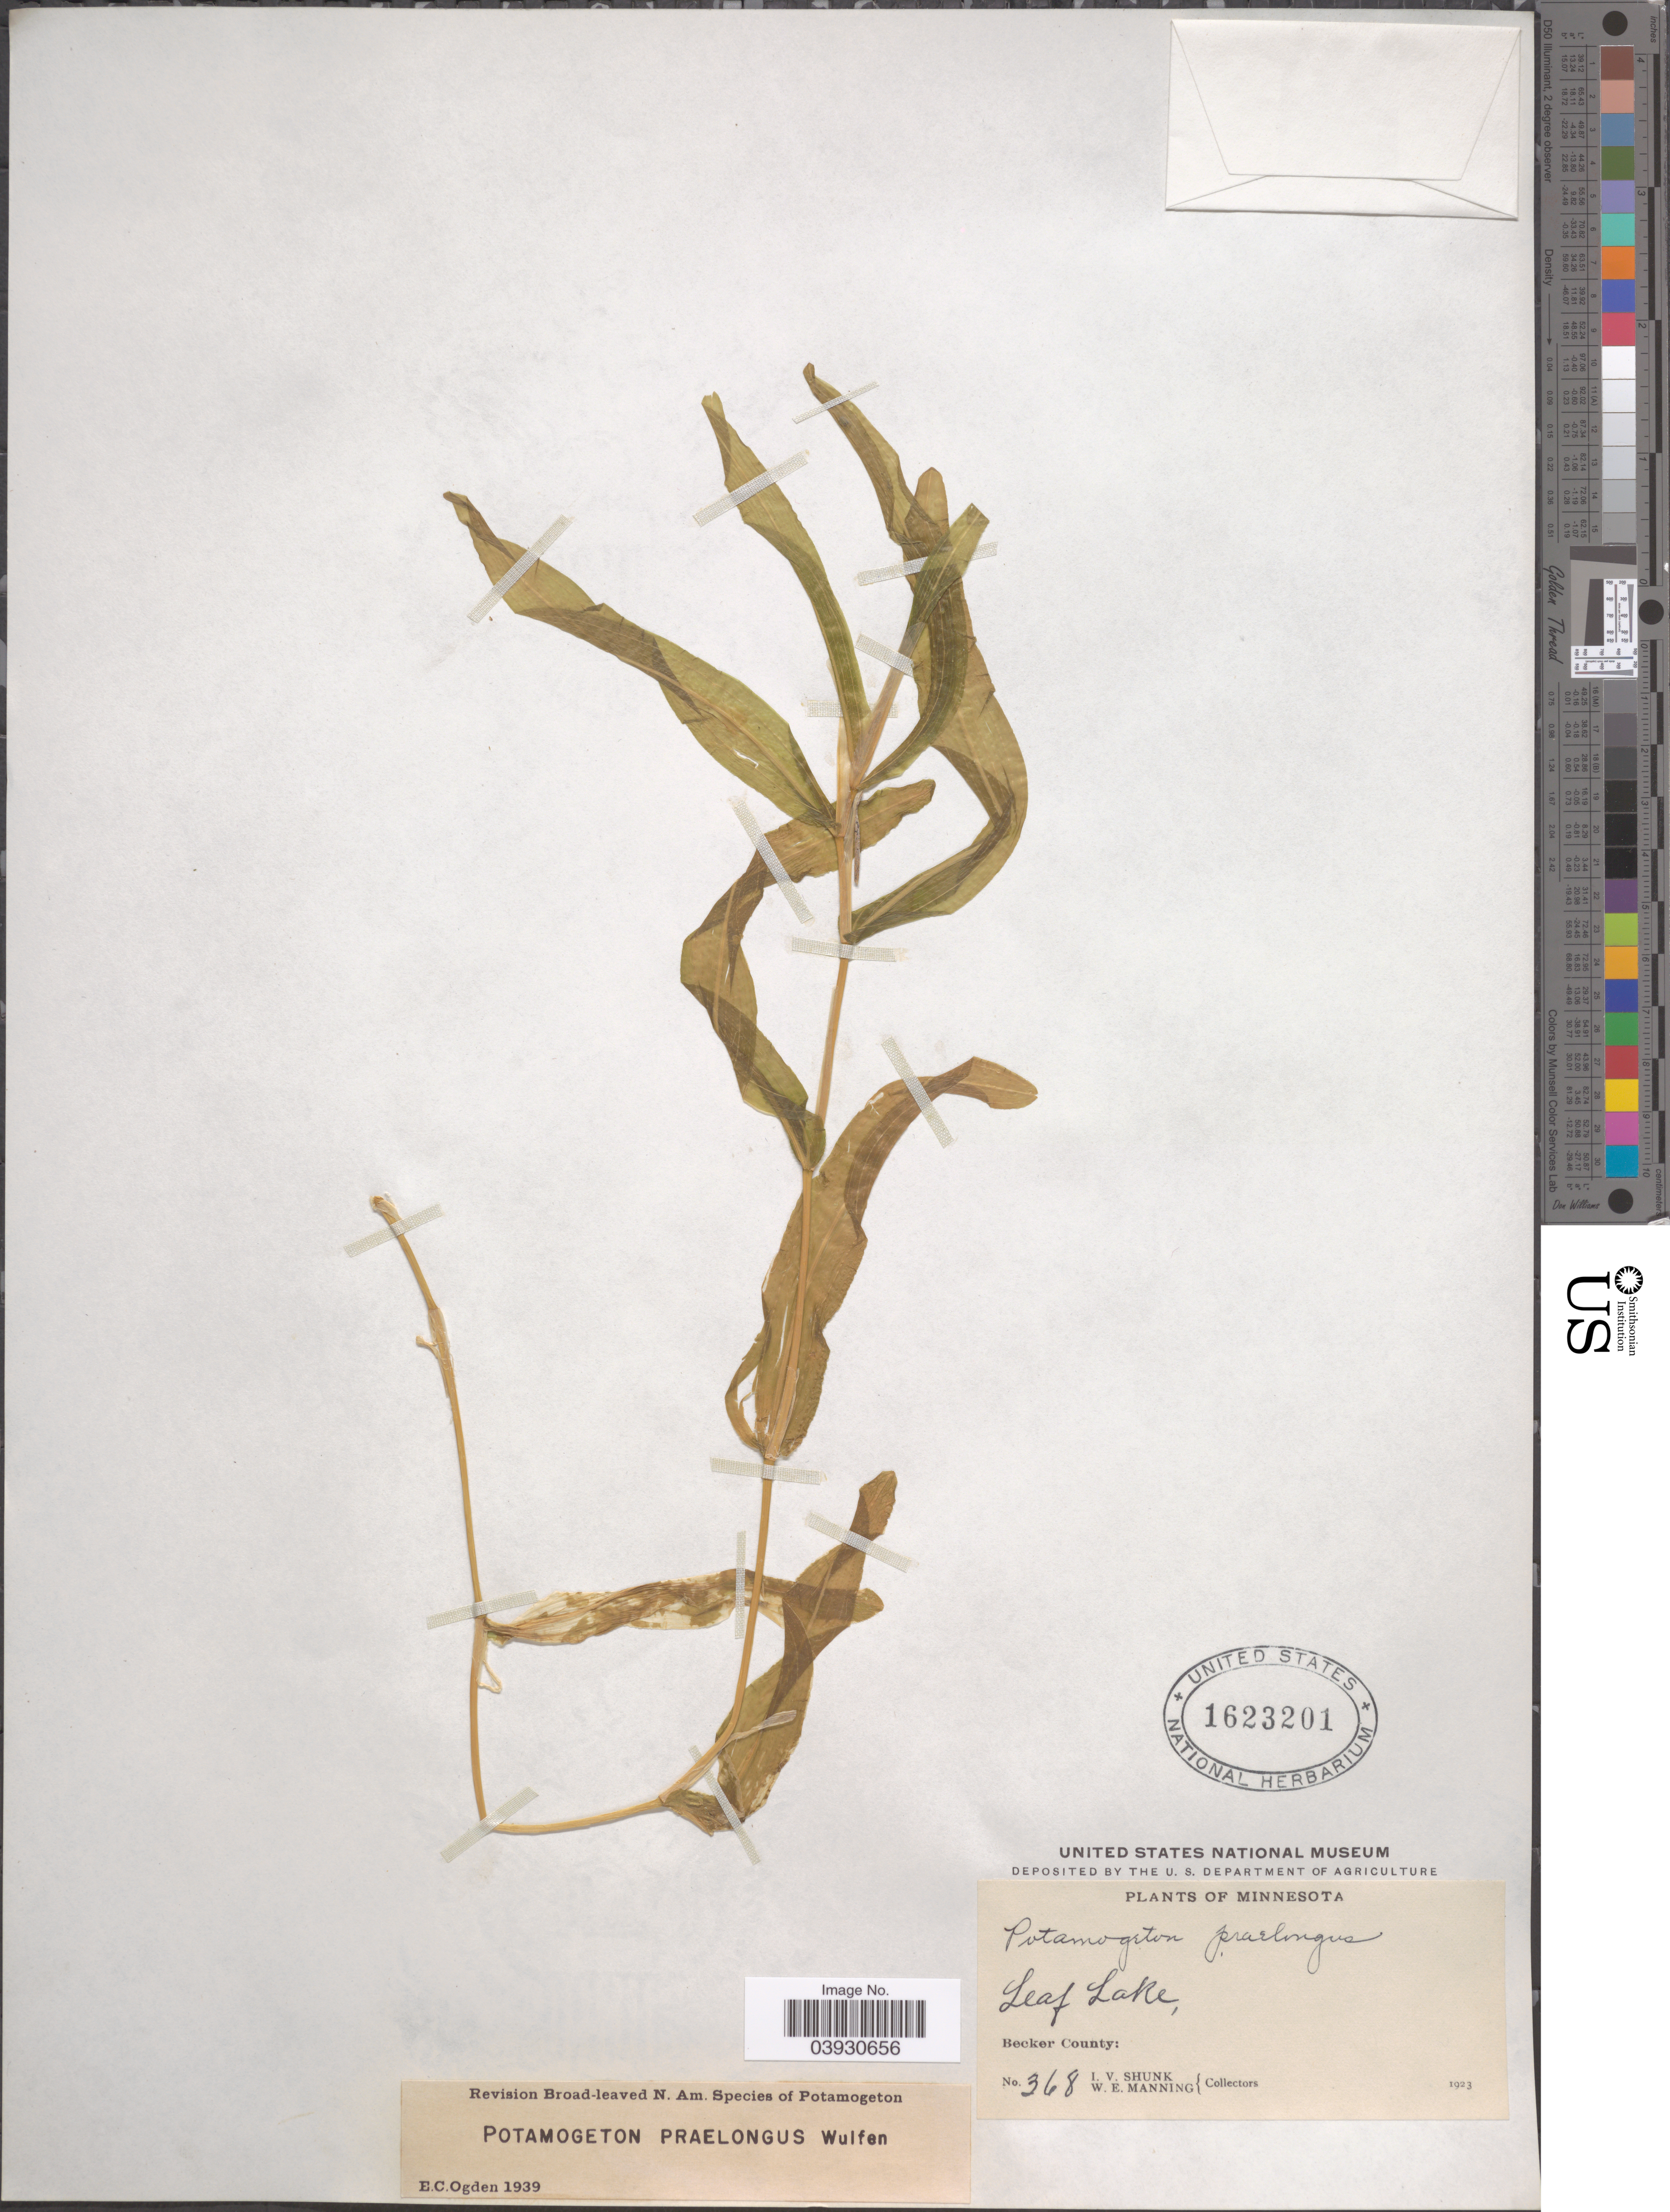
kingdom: Plantae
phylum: Tracheophyta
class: Liliopsida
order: Alismatales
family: Potamogetonaceae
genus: Potamogeton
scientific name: Potamogeton praelongus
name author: Wulfen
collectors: I. Shunk & W. Manning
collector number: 368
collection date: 1923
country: United States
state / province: Minnesota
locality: Leaf Lake, Becker County.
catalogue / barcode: US 1623201